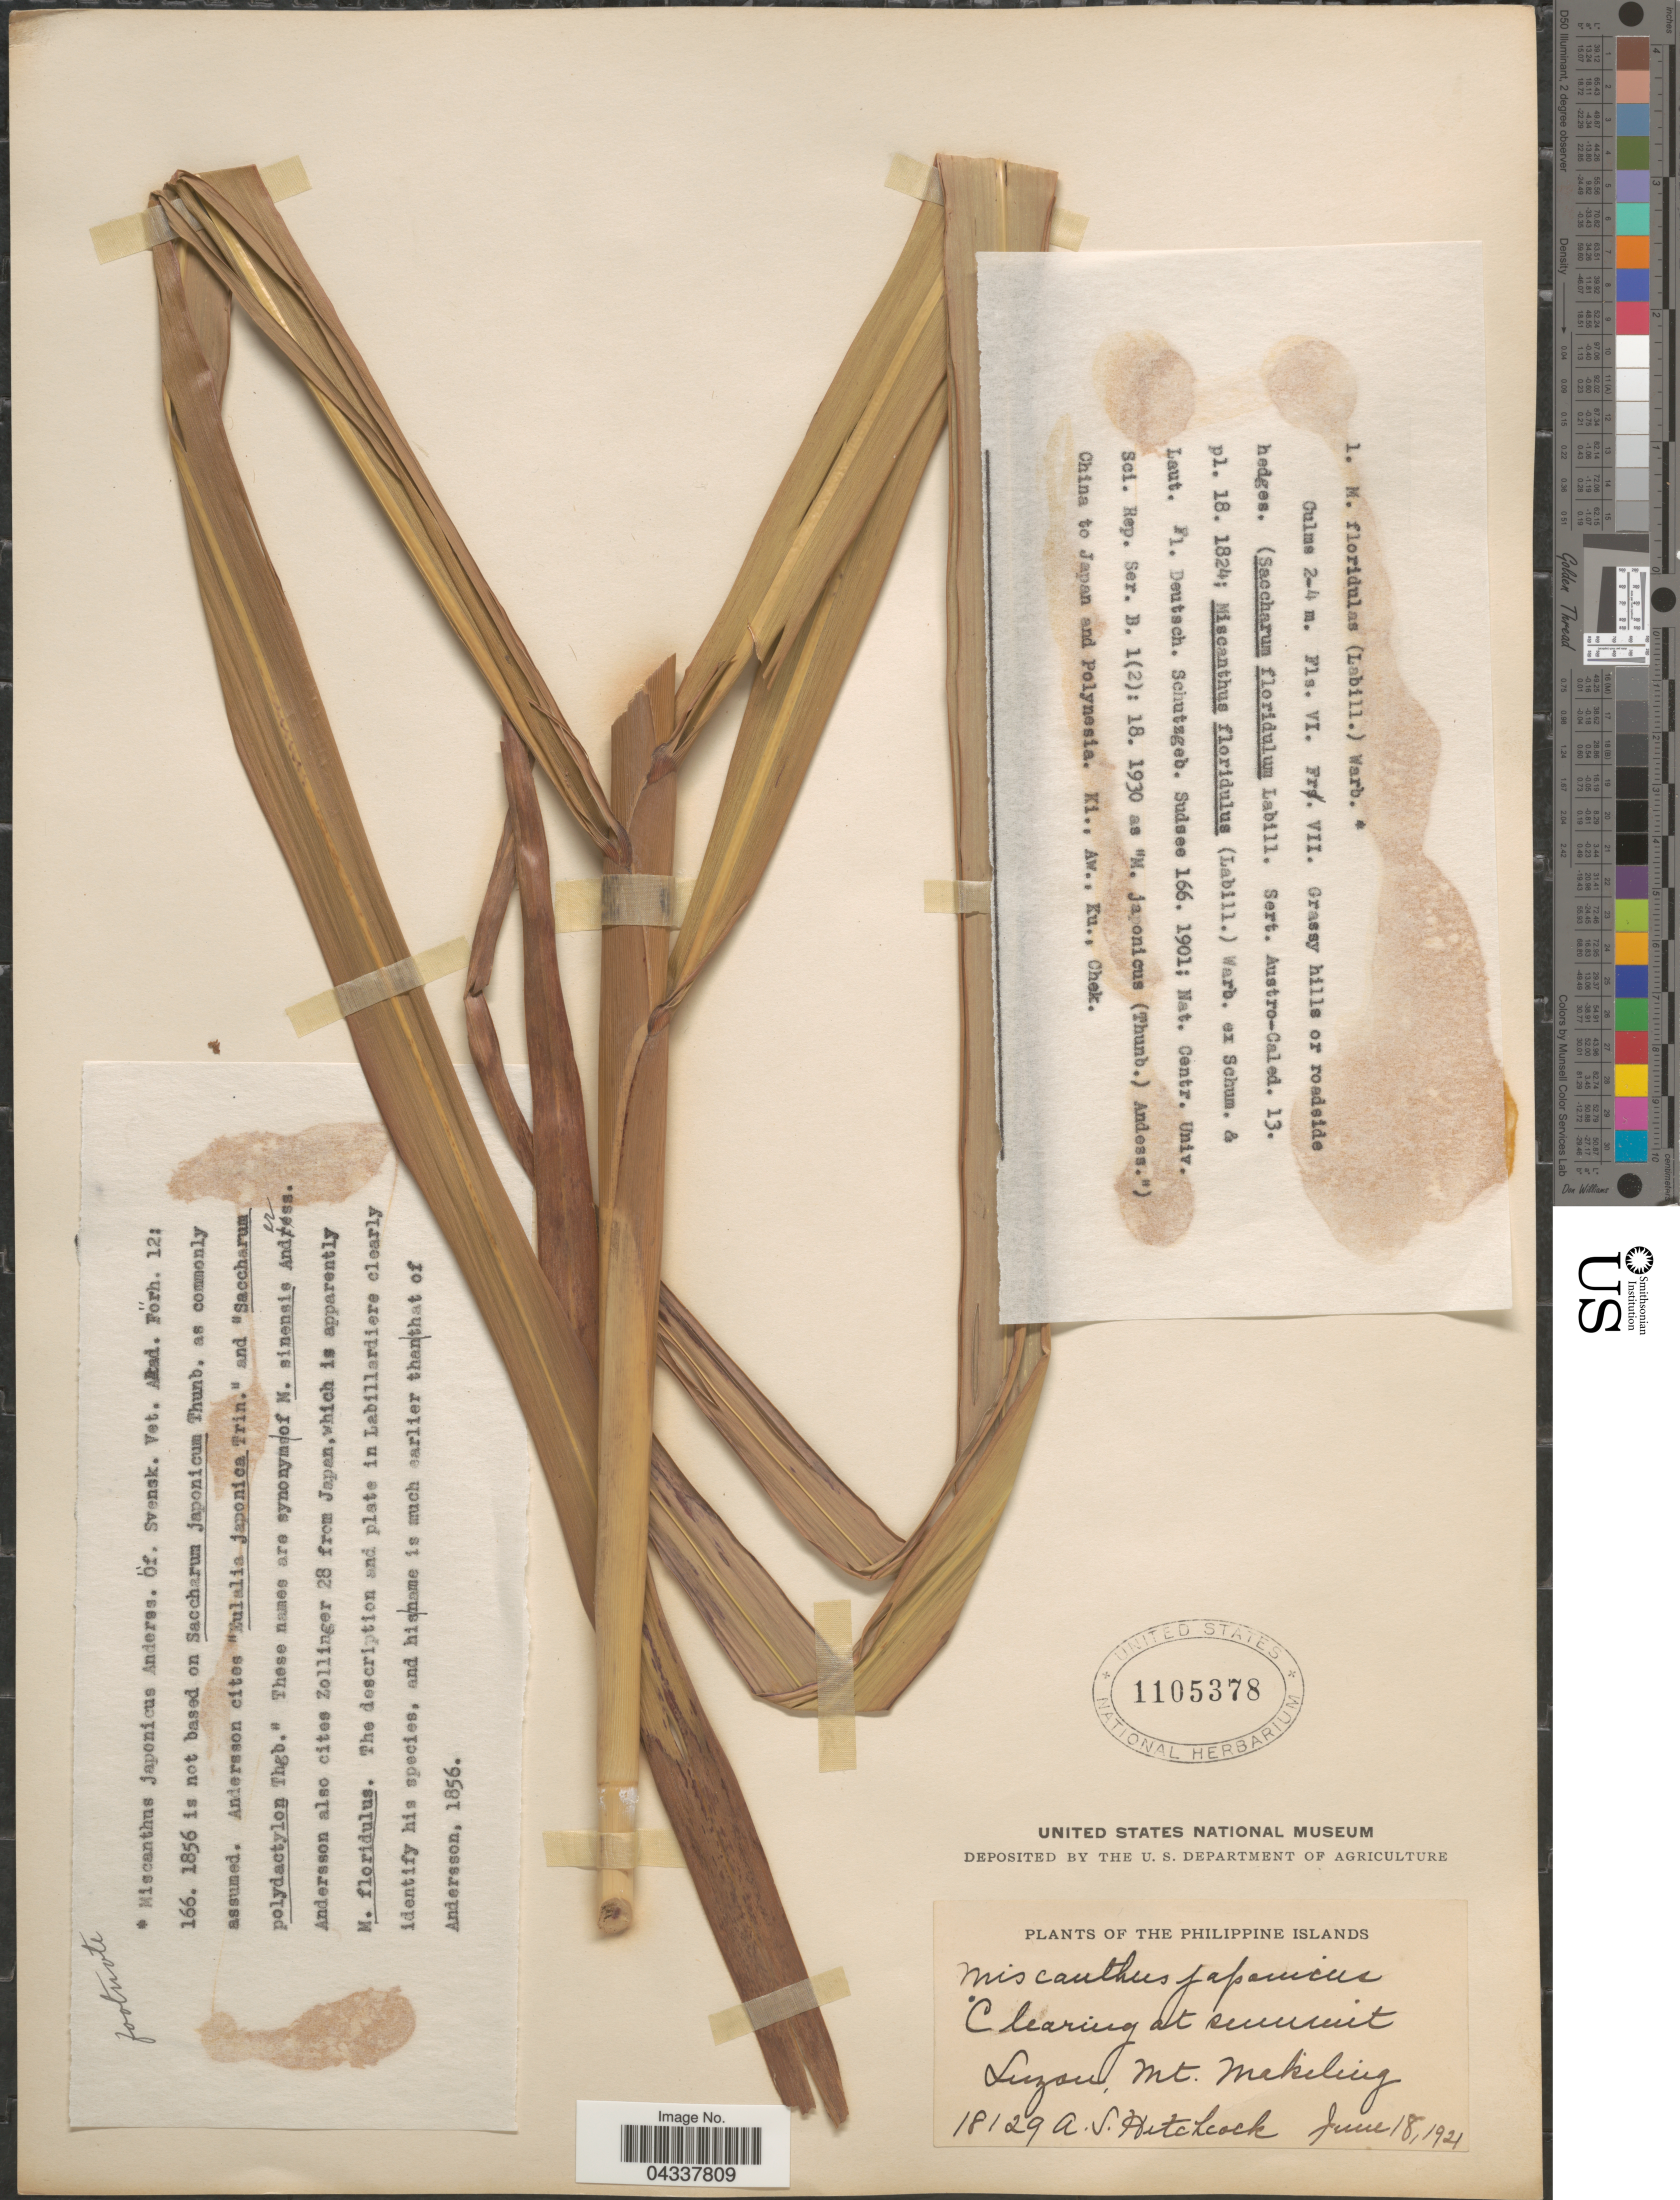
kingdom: Plantae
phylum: Tracheophyta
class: Liliopsida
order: Poales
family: Poaceae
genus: Miscanthus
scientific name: Miscanthus sinensis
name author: Andersson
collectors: A. S. Hitchcock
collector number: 18129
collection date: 1921-06-18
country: Philippines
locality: Clearing at summit Luzon, Mt. Makiling.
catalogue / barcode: US 1105378